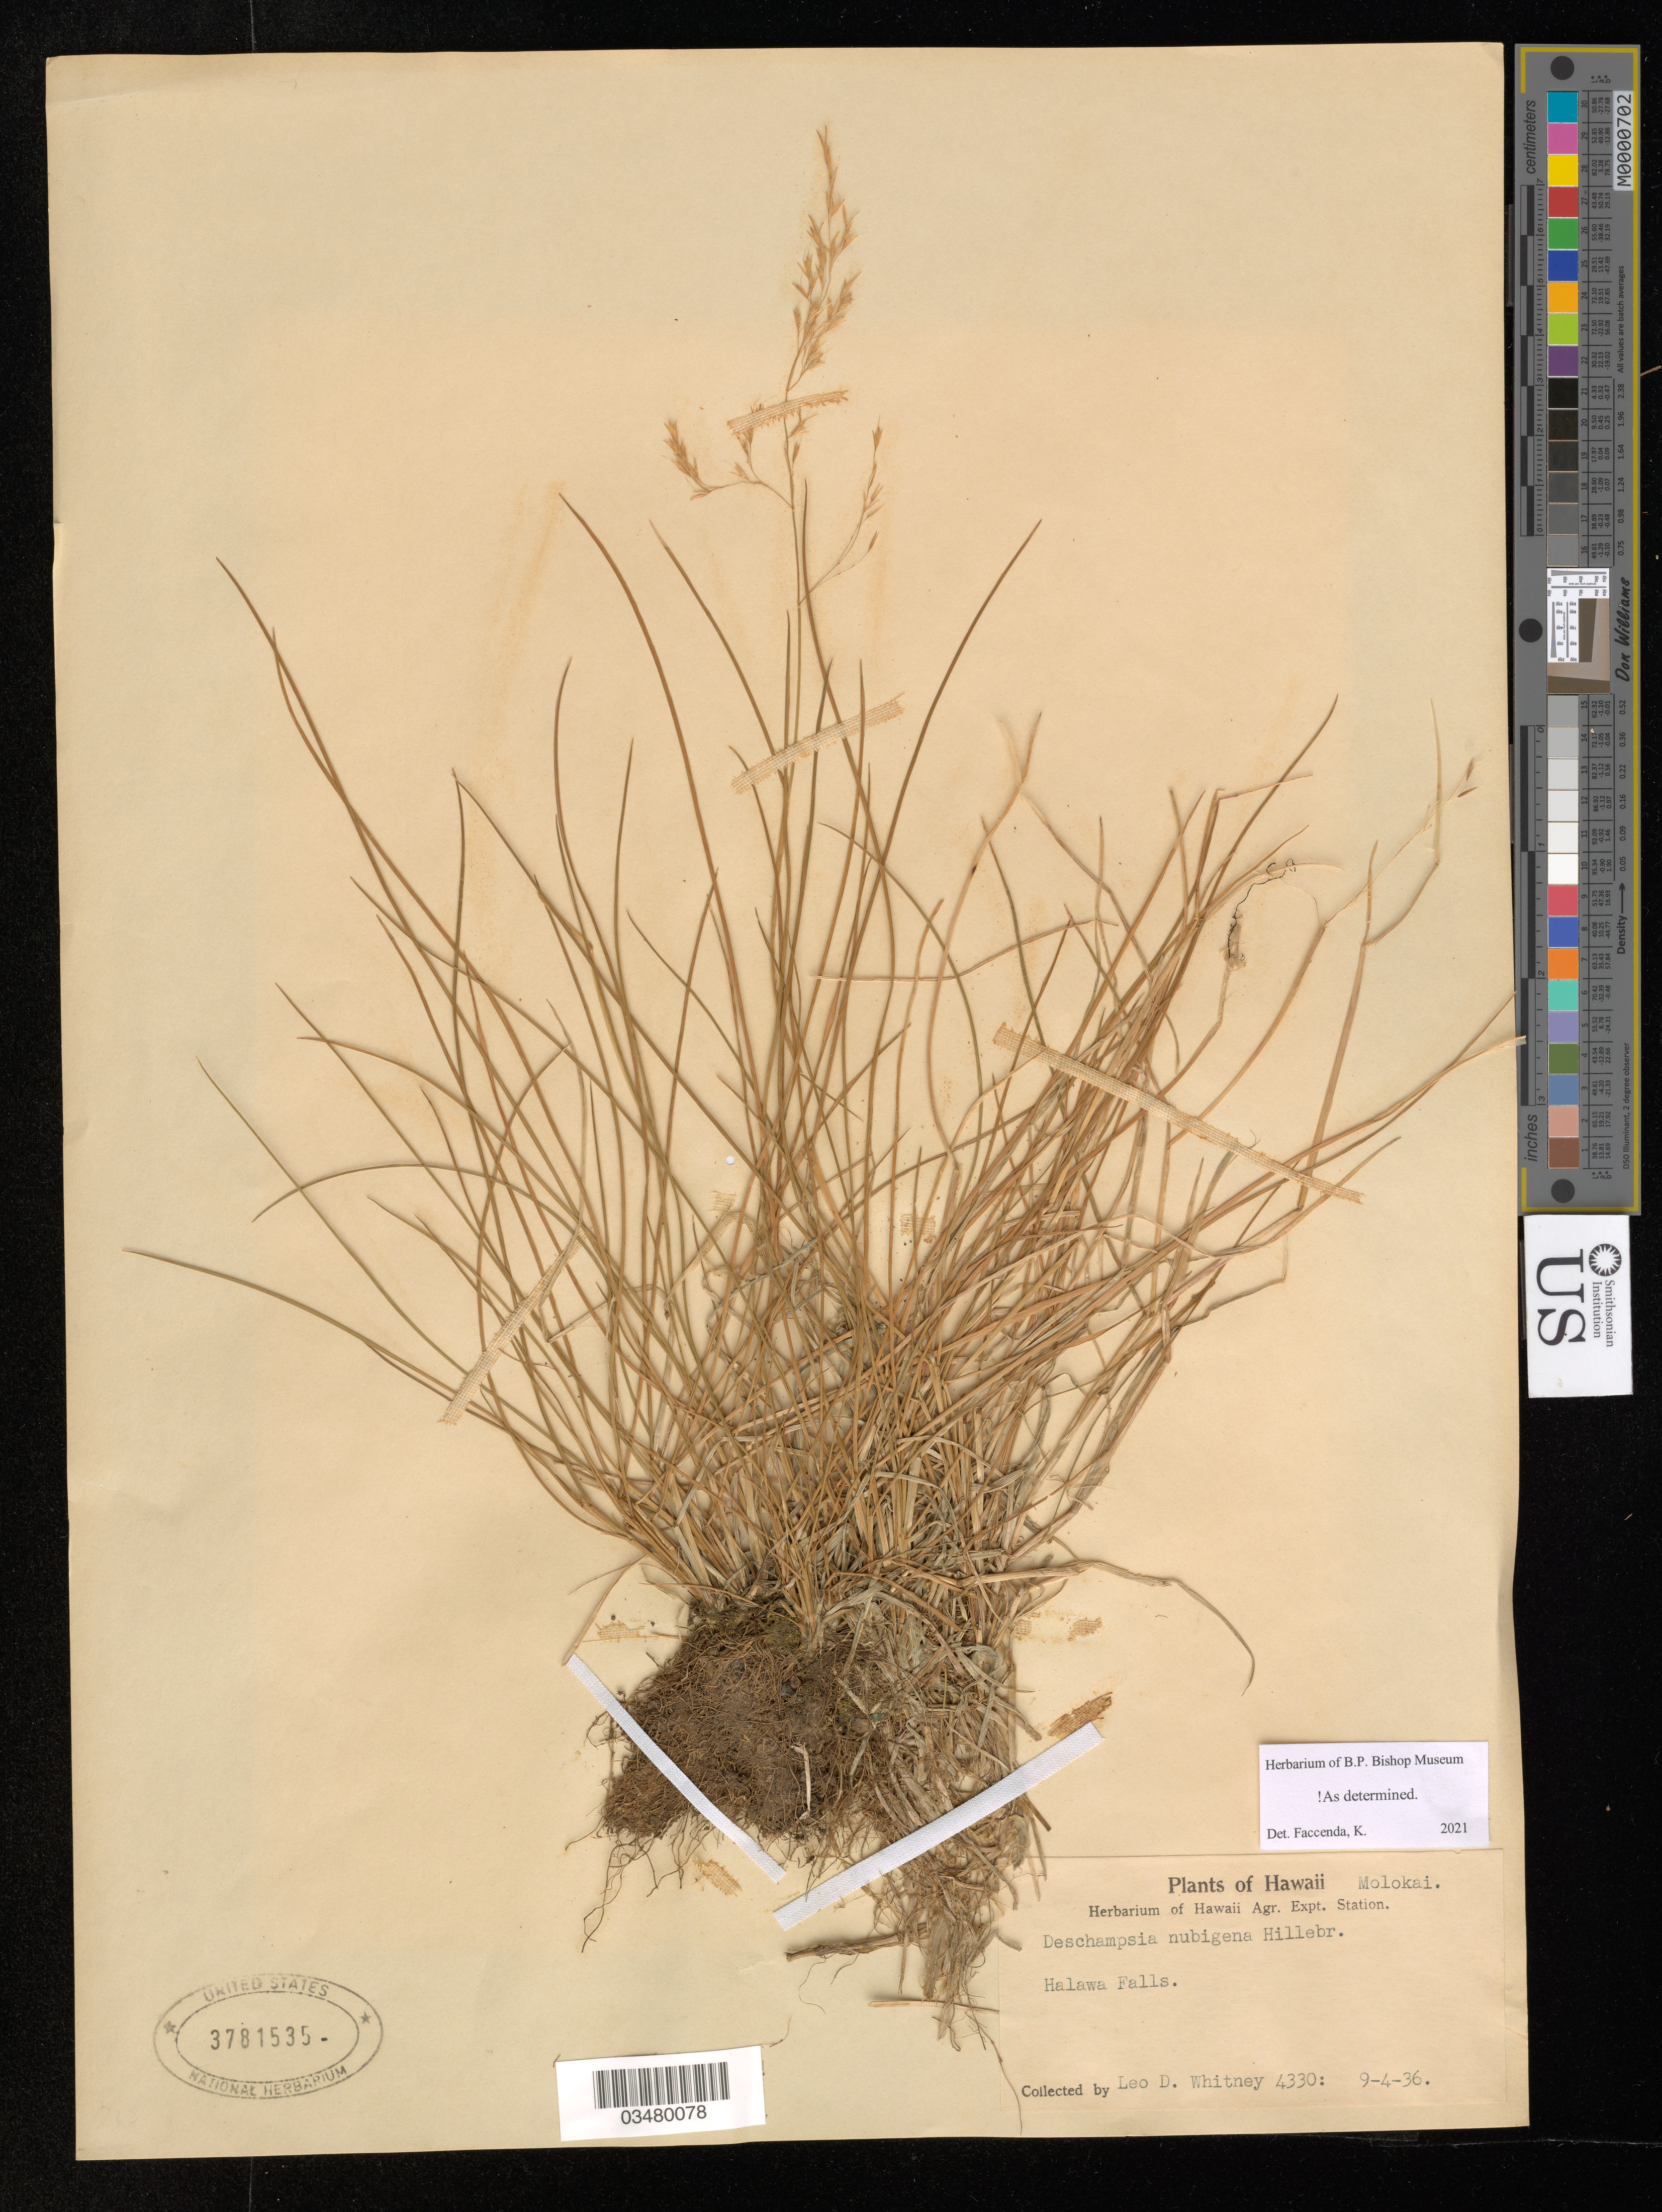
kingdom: Plantae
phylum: Tracheophyta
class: Liliopsida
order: Poales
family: Poaceae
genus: Deschampsia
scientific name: Deschampsia nubigena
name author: Hillebr.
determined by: Faccenda, K.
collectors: L. Whitney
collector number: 4330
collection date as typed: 9-4-36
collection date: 1936-09-04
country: United States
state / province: Hawaii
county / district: Maui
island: Moloka'i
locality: Halawa Falls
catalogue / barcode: US 3781535